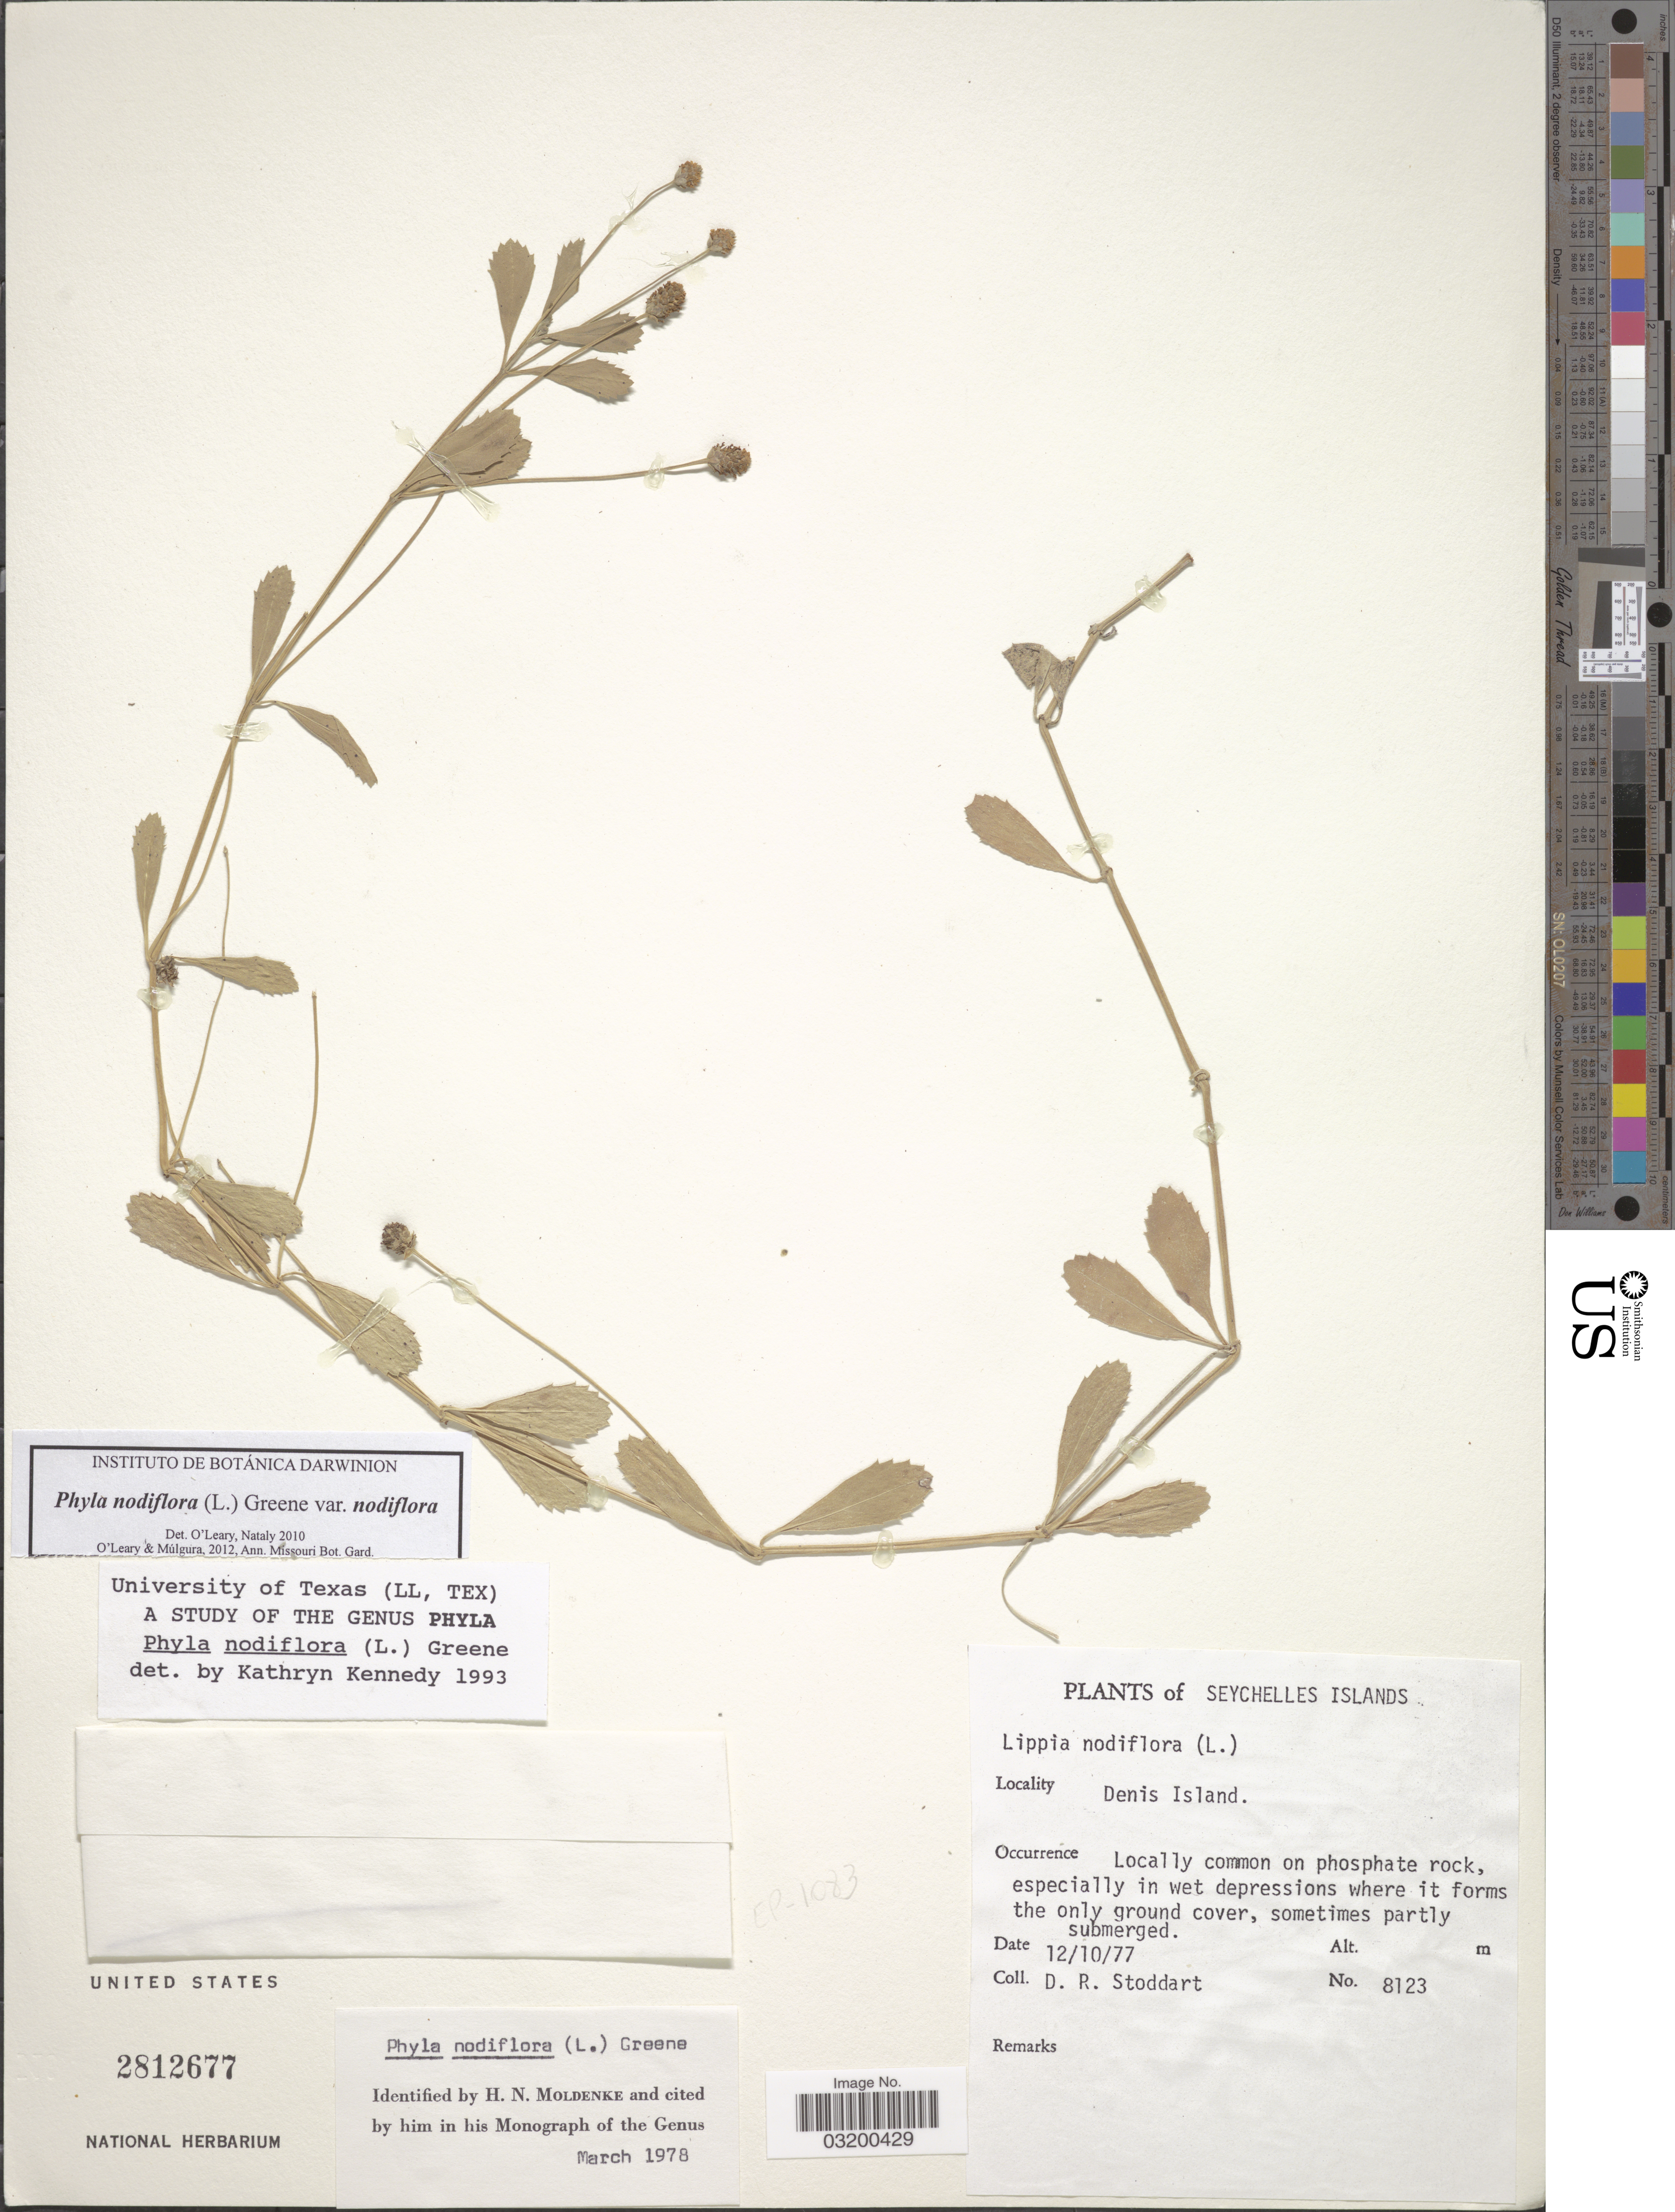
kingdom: Plantae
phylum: Tracheophyta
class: Magnoliopsida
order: Lamiales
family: Verbenaceae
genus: Phyla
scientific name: Phyla nodiflora var. nodiflora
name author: (L.) Greene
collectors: D. R. Stoddart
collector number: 8123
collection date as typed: Transcribed d/m/y: 12/10/77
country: Seychelles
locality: Seychelles Islands. Denis Island.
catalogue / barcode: US 2812677